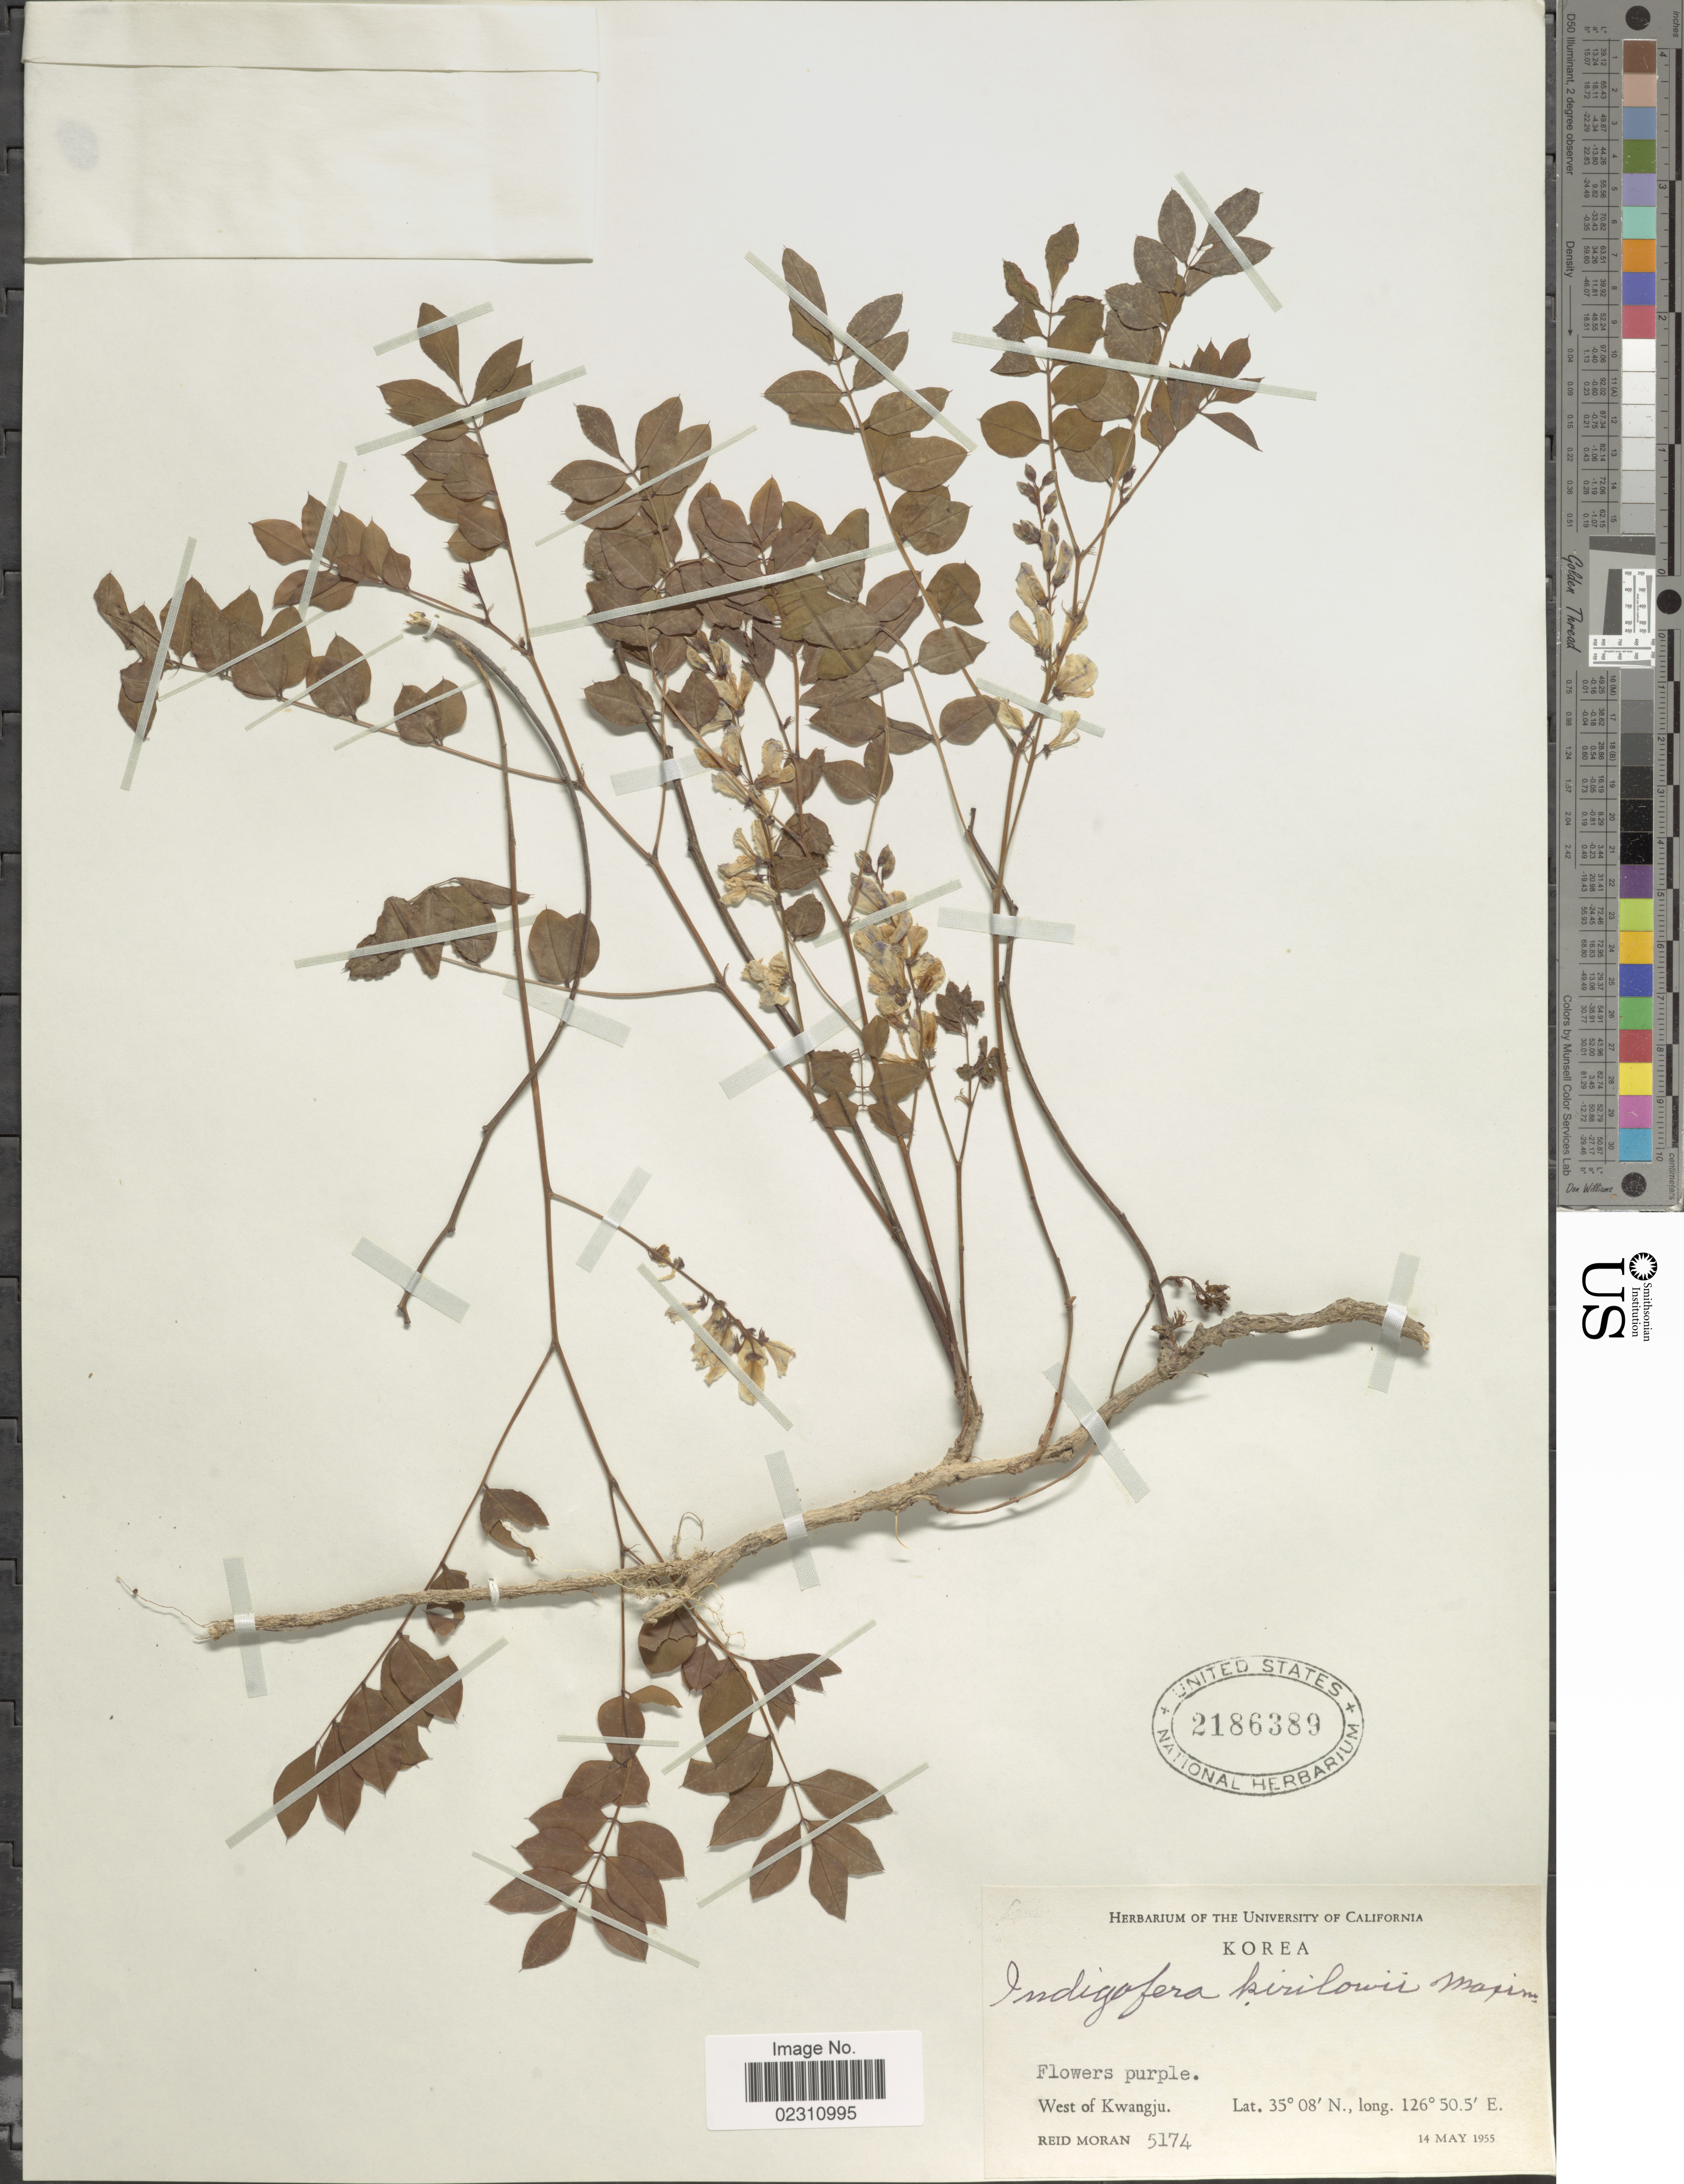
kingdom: Plantae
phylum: Tracheophyta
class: Magnoliopsida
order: Fabales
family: Fabaceae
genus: Indigofera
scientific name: Indigofera kirilowii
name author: Palib.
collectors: R. V. Moran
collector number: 5174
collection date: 1955-05-14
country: South Korea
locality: West of Kwangju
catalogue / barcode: US 2186389